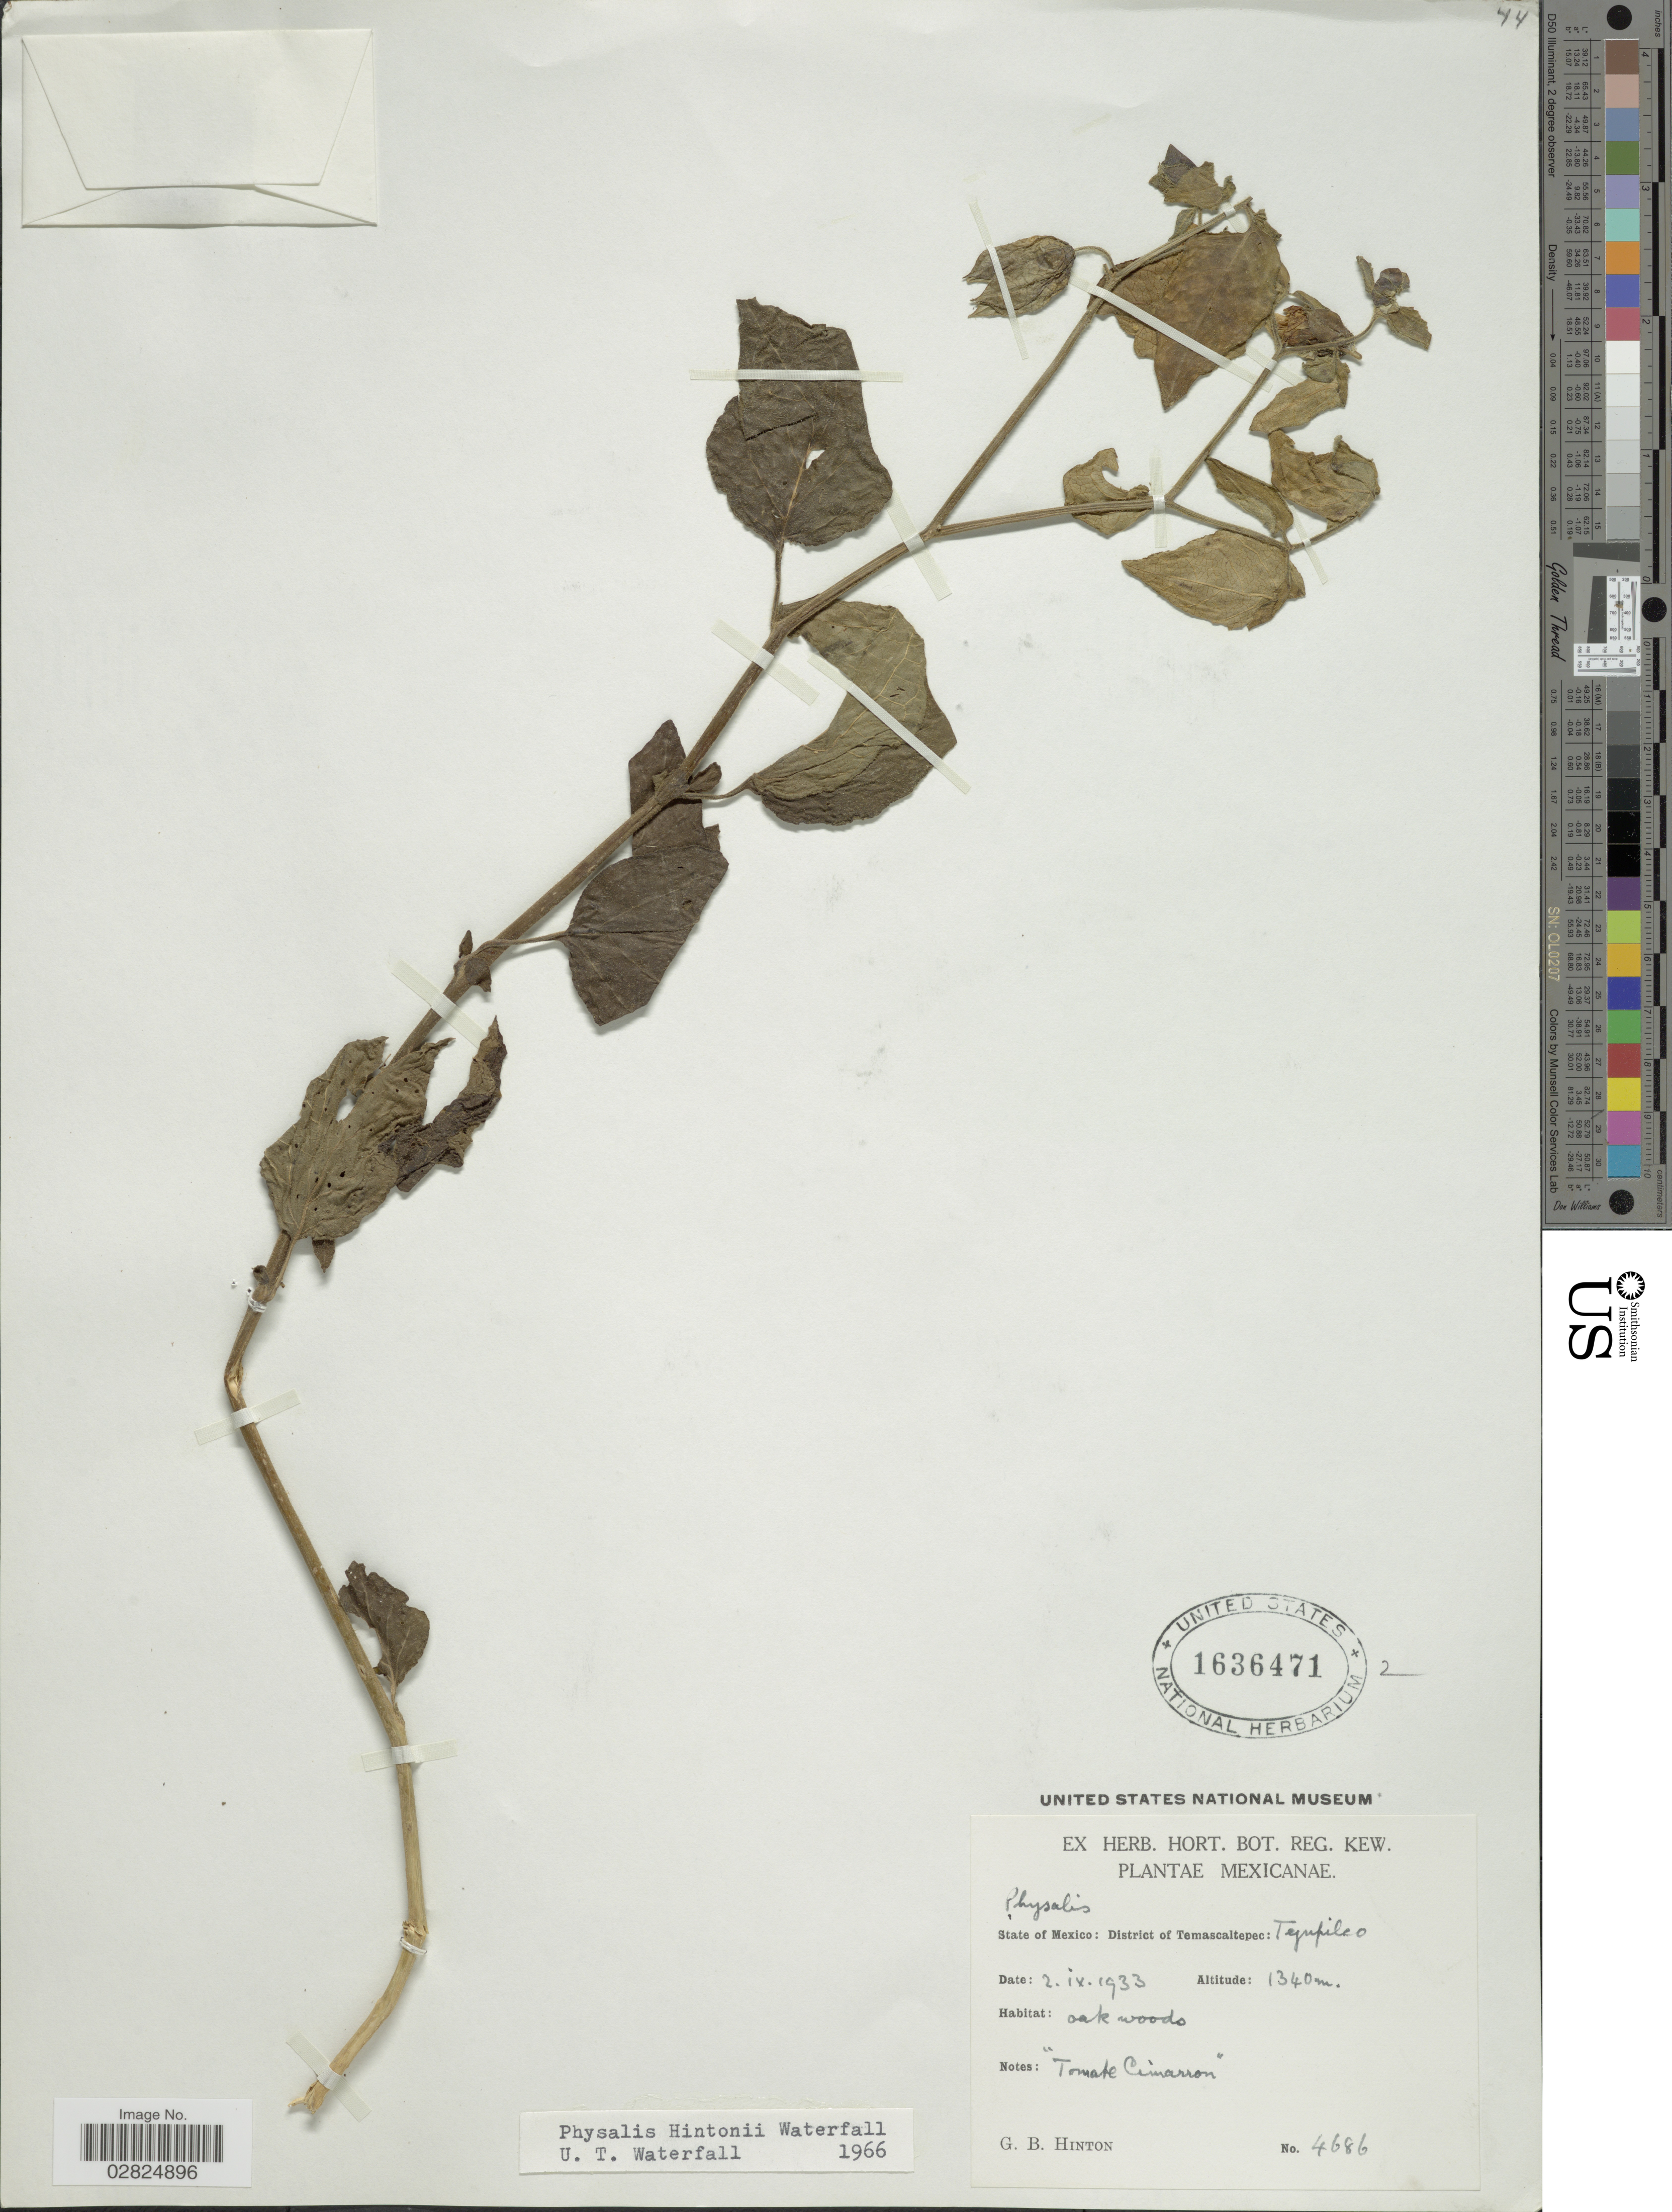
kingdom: Plantae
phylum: Tracheophyta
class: Magnoliopsida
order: Solanales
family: Solanaceae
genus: Physalis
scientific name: Physalis hintonii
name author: Waterf.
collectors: G. B. Hinton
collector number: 4686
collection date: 1933-09-02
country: Mexico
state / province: México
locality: District of Temascaltepec: Tejupilco.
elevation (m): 1340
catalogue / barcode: US 1636471